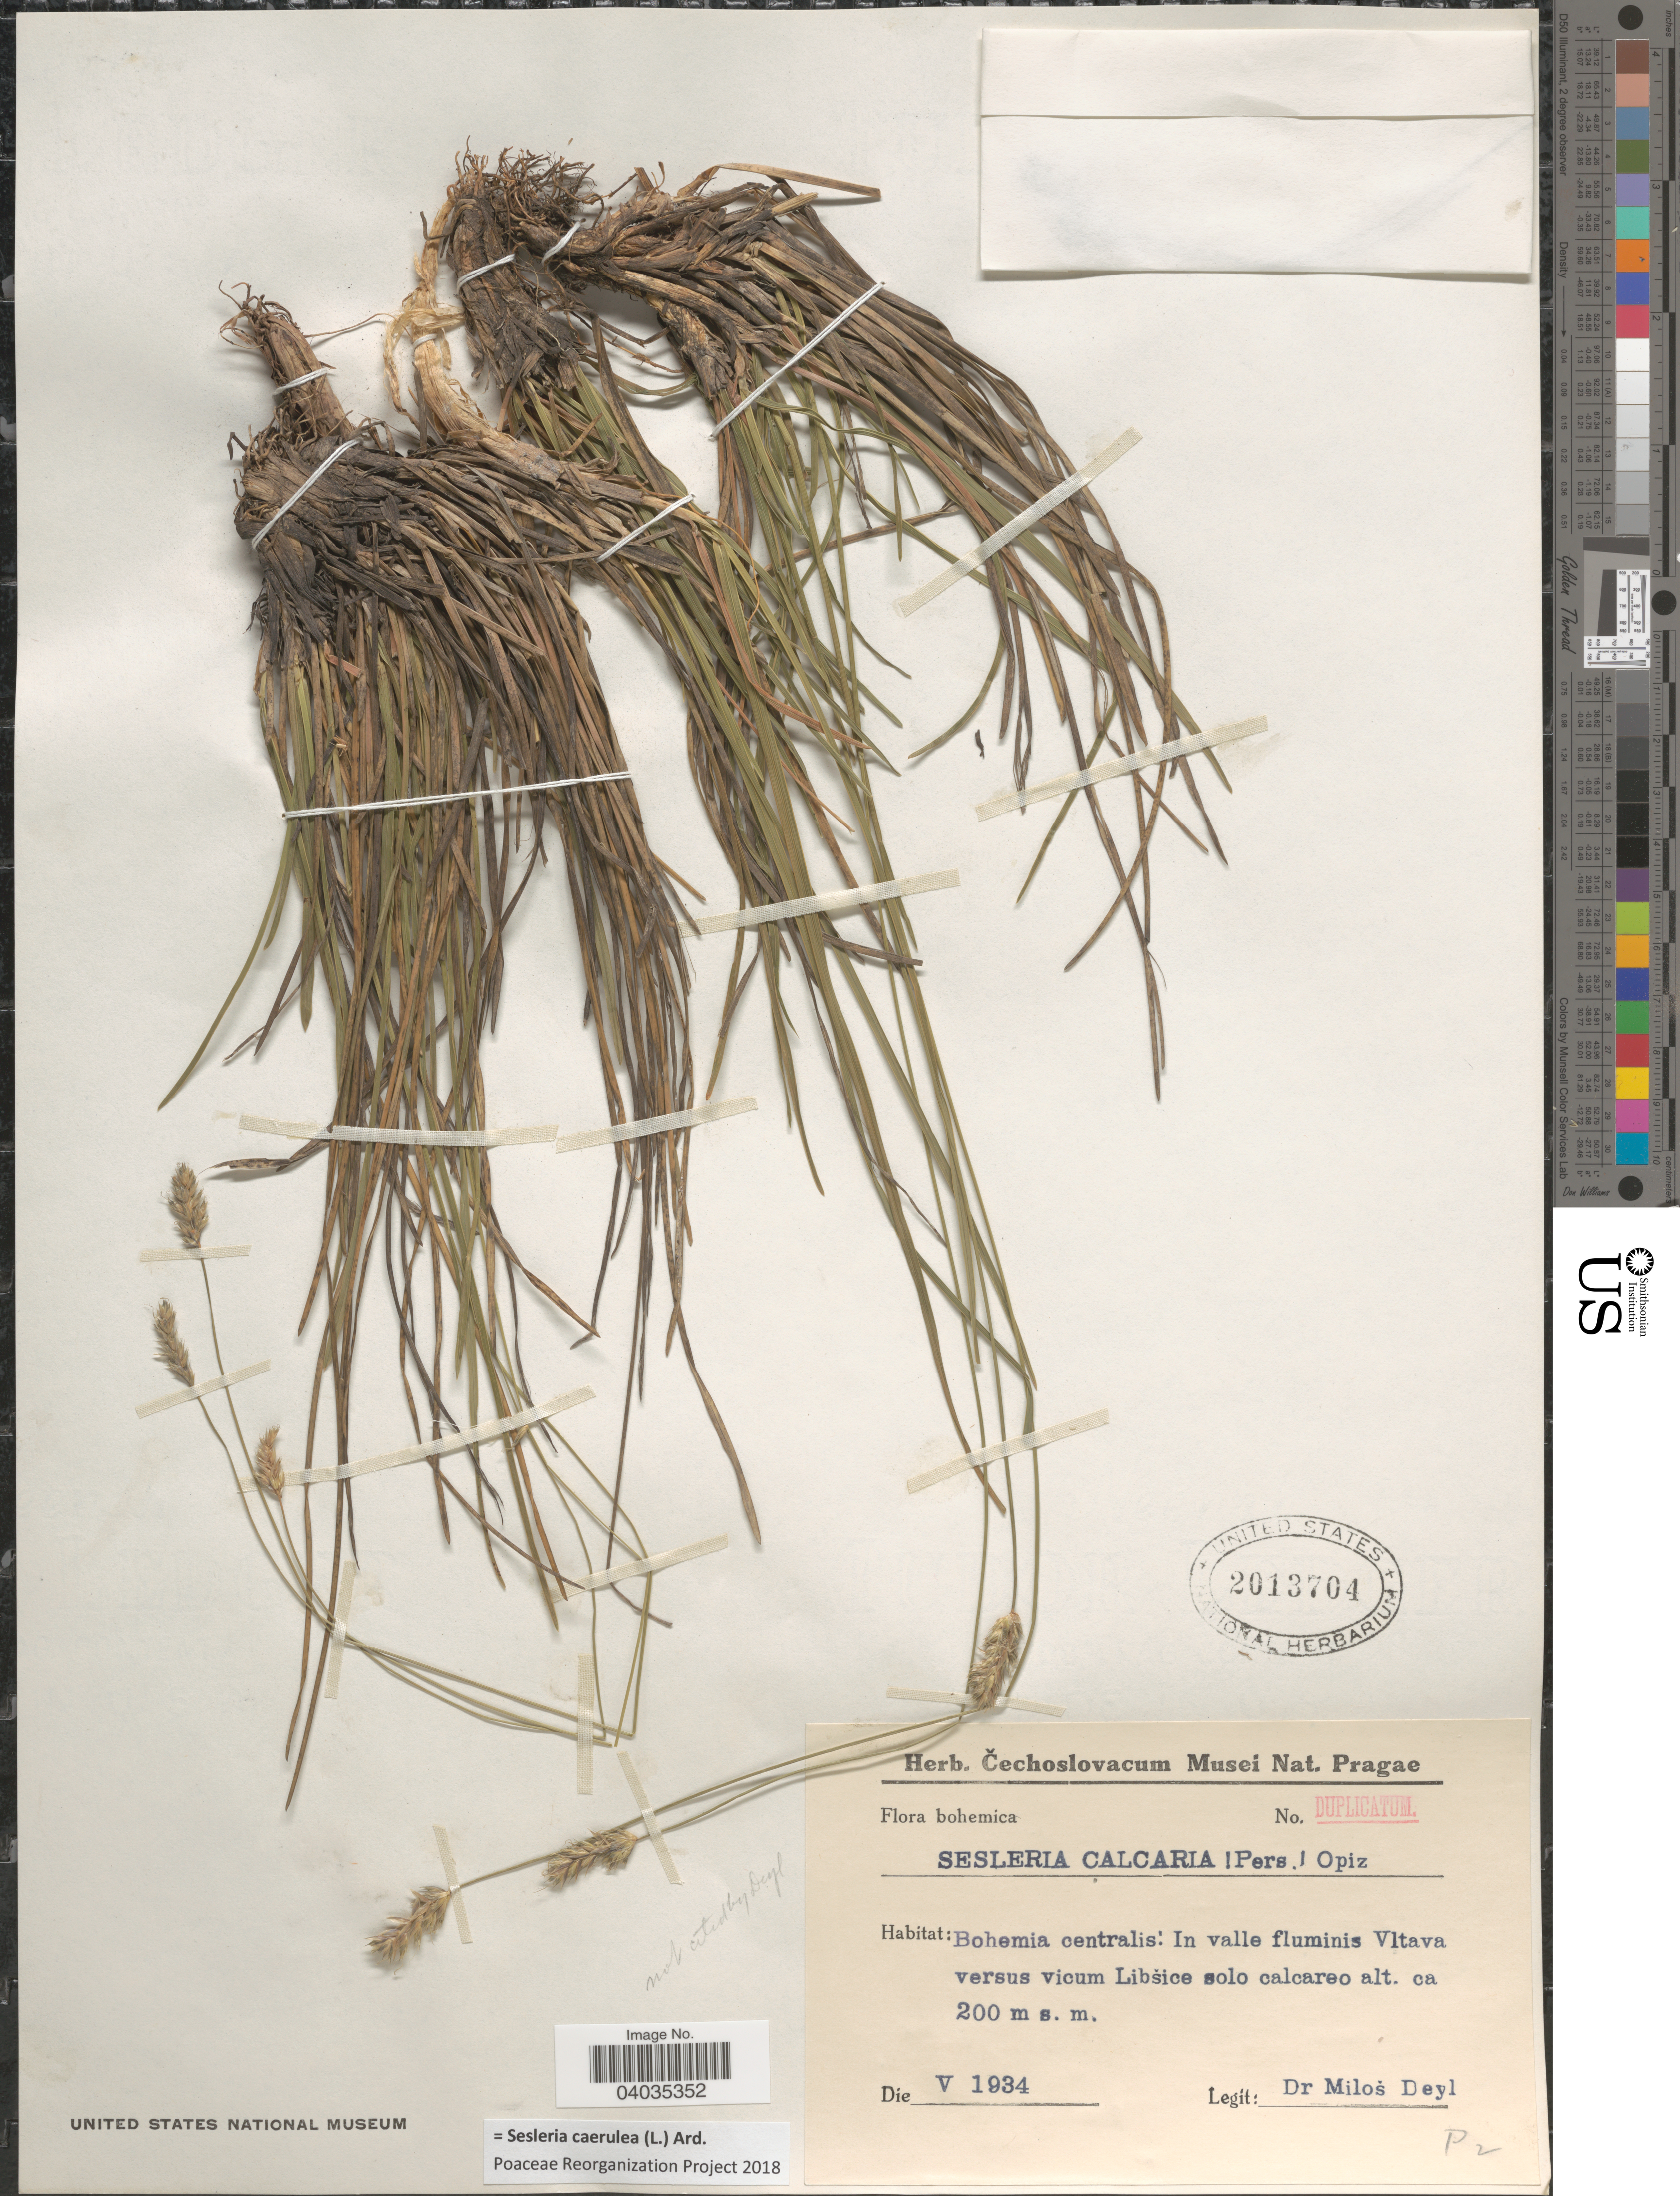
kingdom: Plantae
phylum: Tracheophyta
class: Liliopsida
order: Poales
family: Poaceae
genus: Sesleria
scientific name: Sesleria caerulea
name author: (L.) Ard.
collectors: M. Deyl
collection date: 1934-05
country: Czechia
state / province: Central Bohemian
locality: Bohemica. Bohemia centralis: In valle fluminis Vltava versus vicum Libšice solo calcareo.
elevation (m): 200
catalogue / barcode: US 2013704